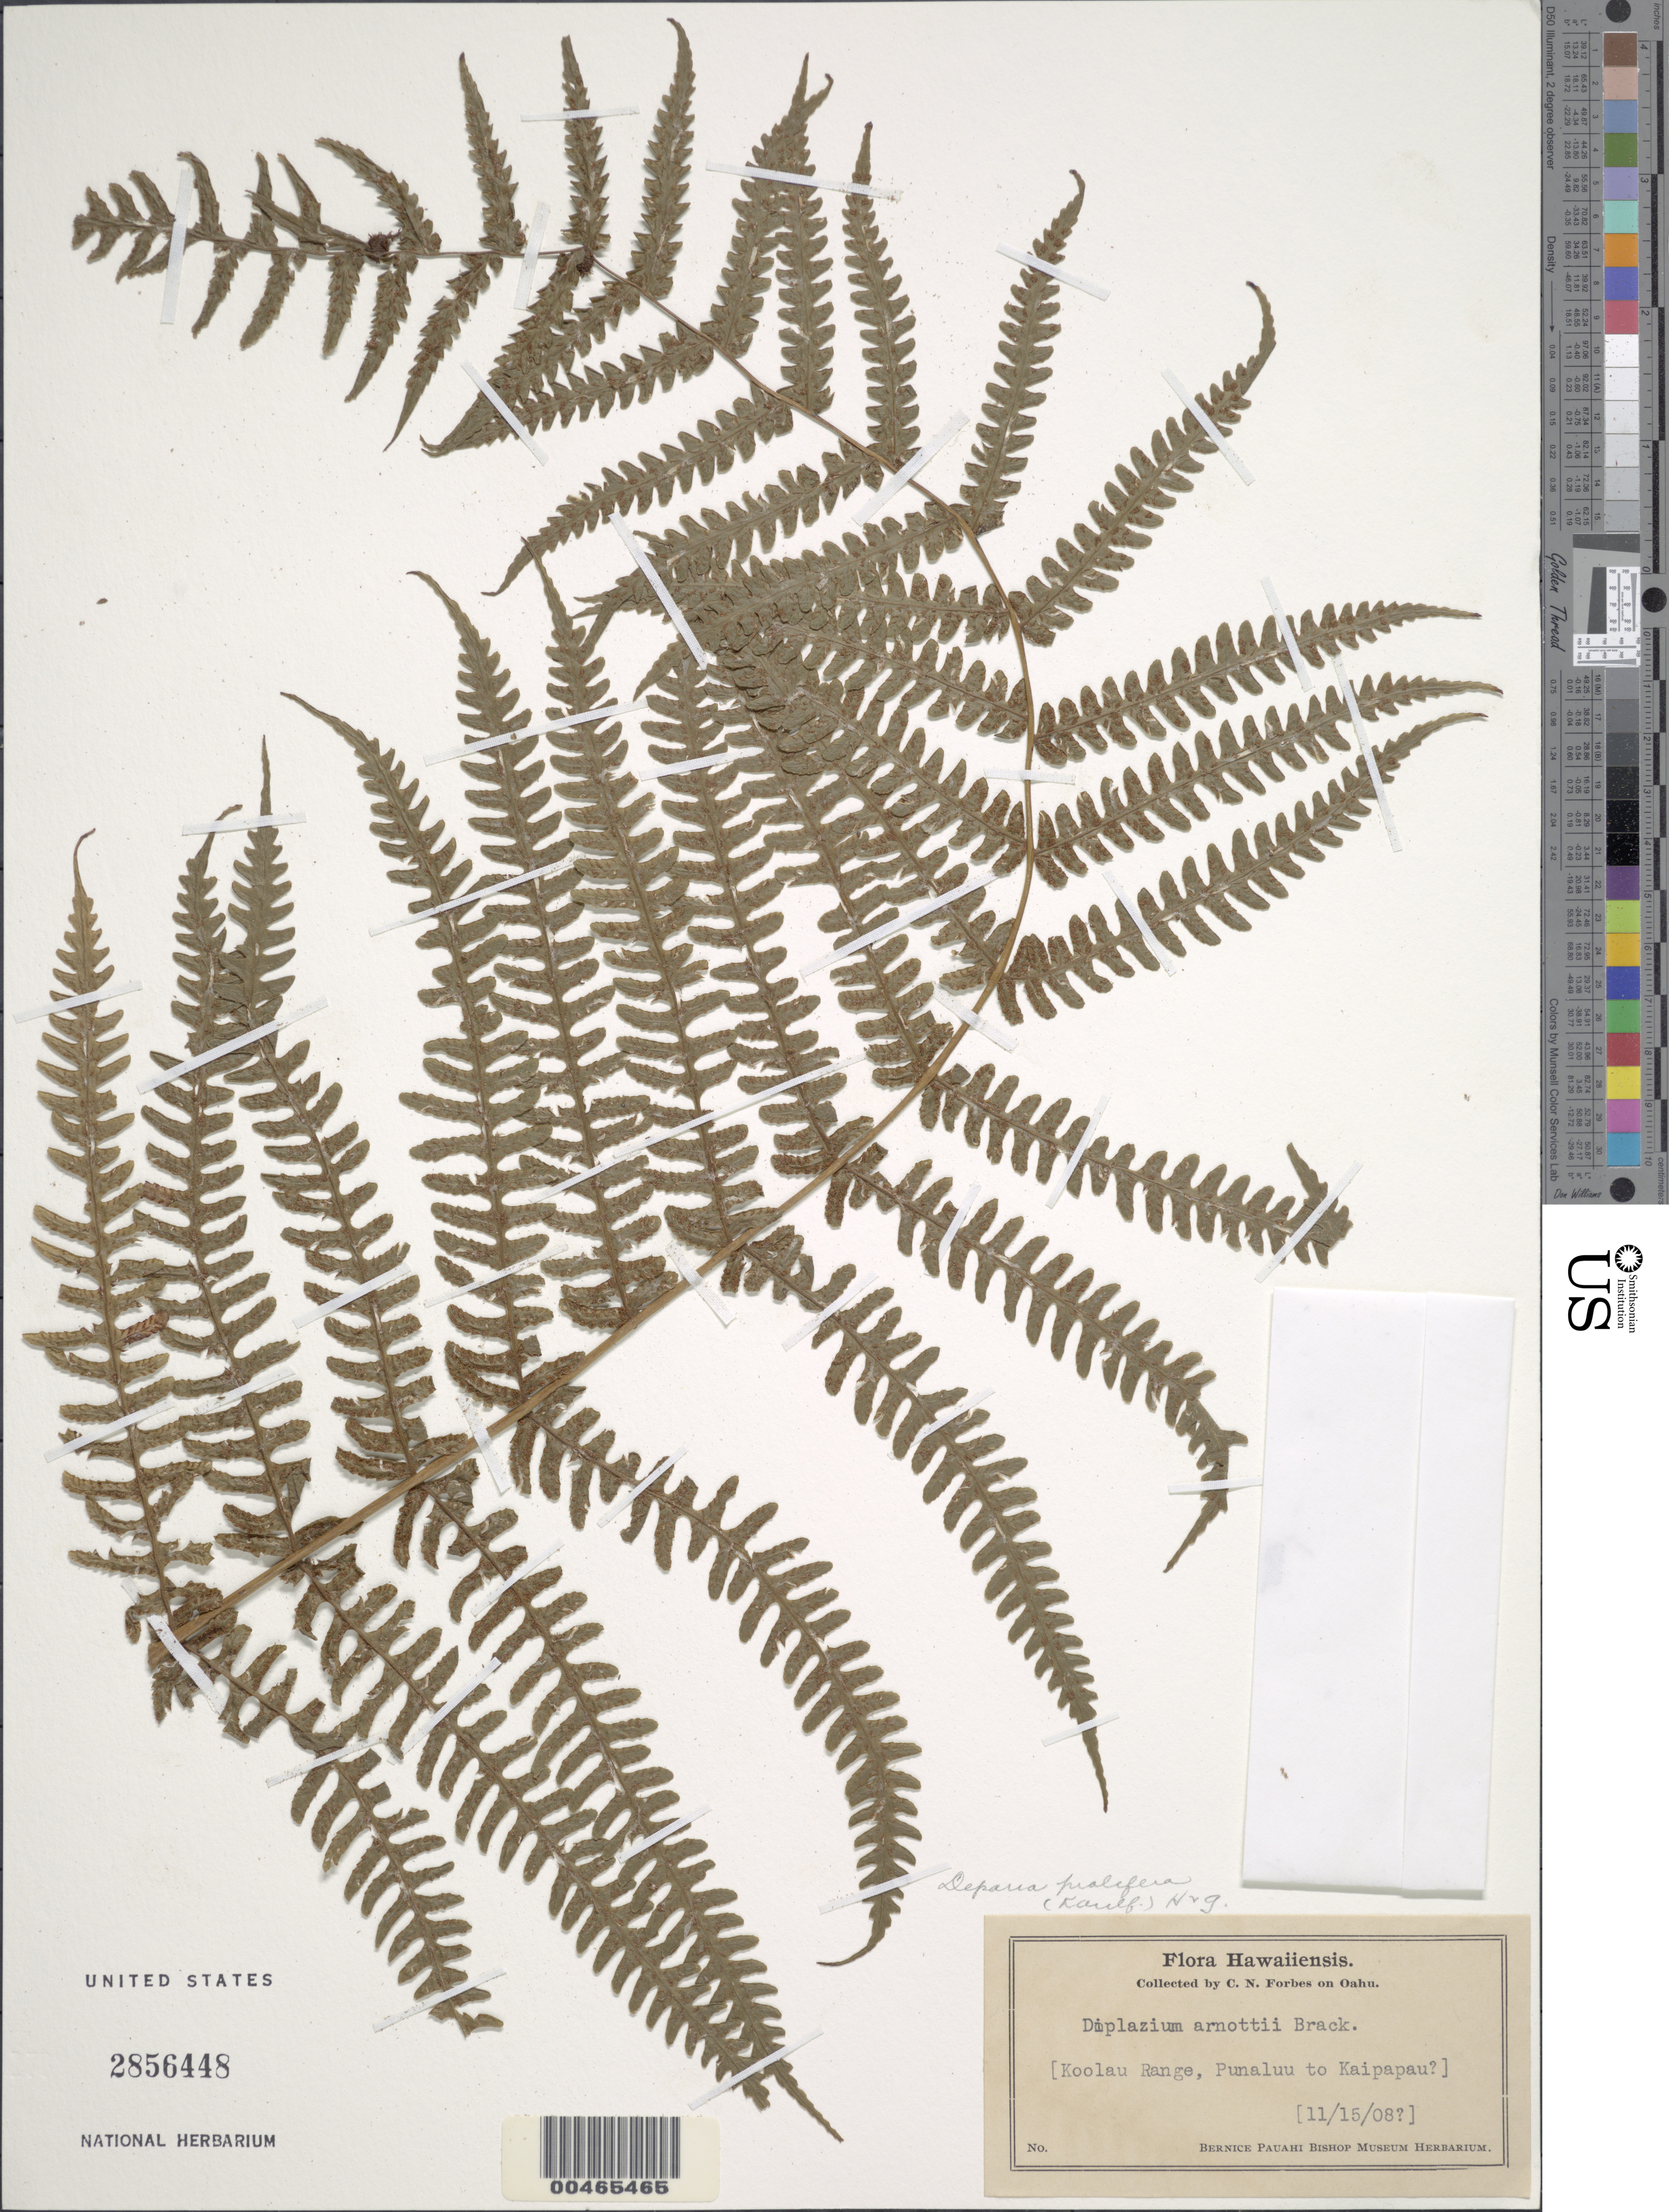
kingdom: Plantae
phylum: Tracheophyta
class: Polypodiopsida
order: Polypodiales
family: Athyriaceae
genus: Deparia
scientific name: Deparia prolifera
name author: (Kaulf.) Hook. & Grev.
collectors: C. N. Forbes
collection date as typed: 15 Nov 1908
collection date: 1908-11-15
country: United States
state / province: Hawaii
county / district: Honolulu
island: Oahu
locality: Koolau Range, Punaluu to Kaipapau, Oahu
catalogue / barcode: US 2856448